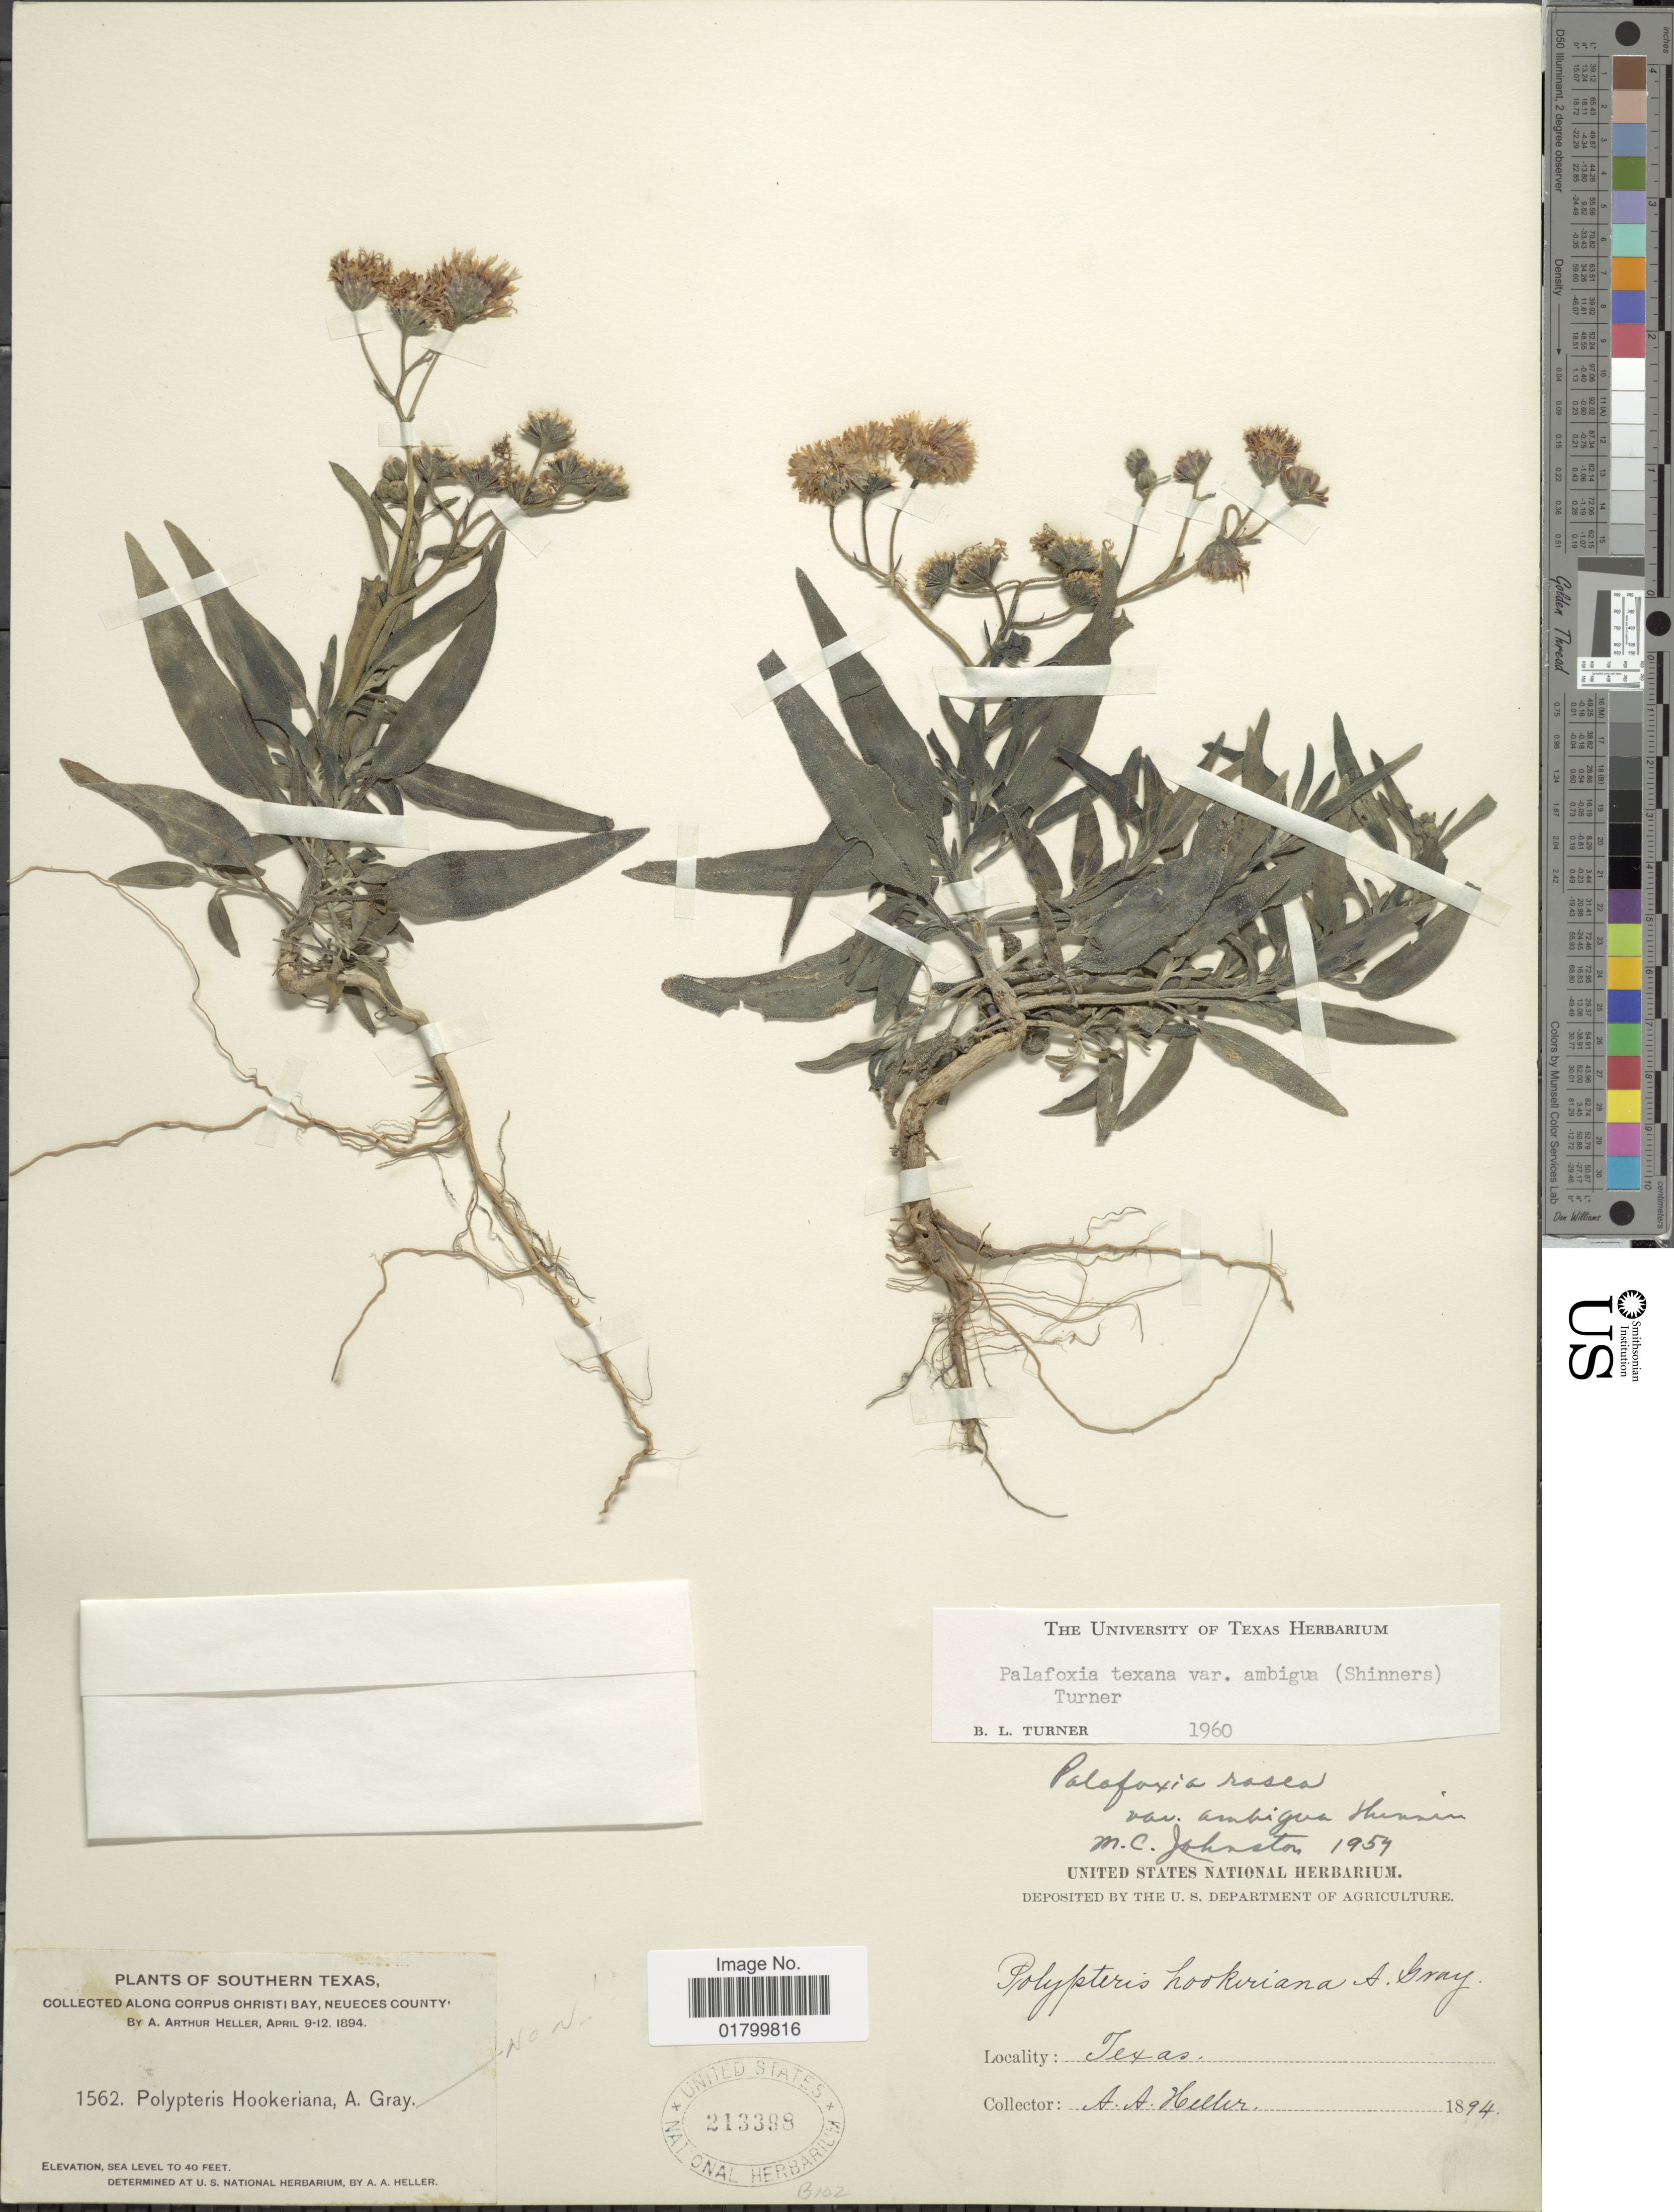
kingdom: Plantae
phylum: Tracheophyta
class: Magnoliopsida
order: Asterales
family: Asteraceae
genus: Palafoxia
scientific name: Palafoxia texana var. ambigua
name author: (Shinners) B.L. Turner & M.I. Morris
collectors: A. A. Heller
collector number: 1562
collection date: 1894-04-09/1894-04-12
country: United States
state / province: Texas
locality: Southern Texas, Along Corpus Christi Bay, Nueces County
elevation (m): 12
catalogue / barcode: US 213398